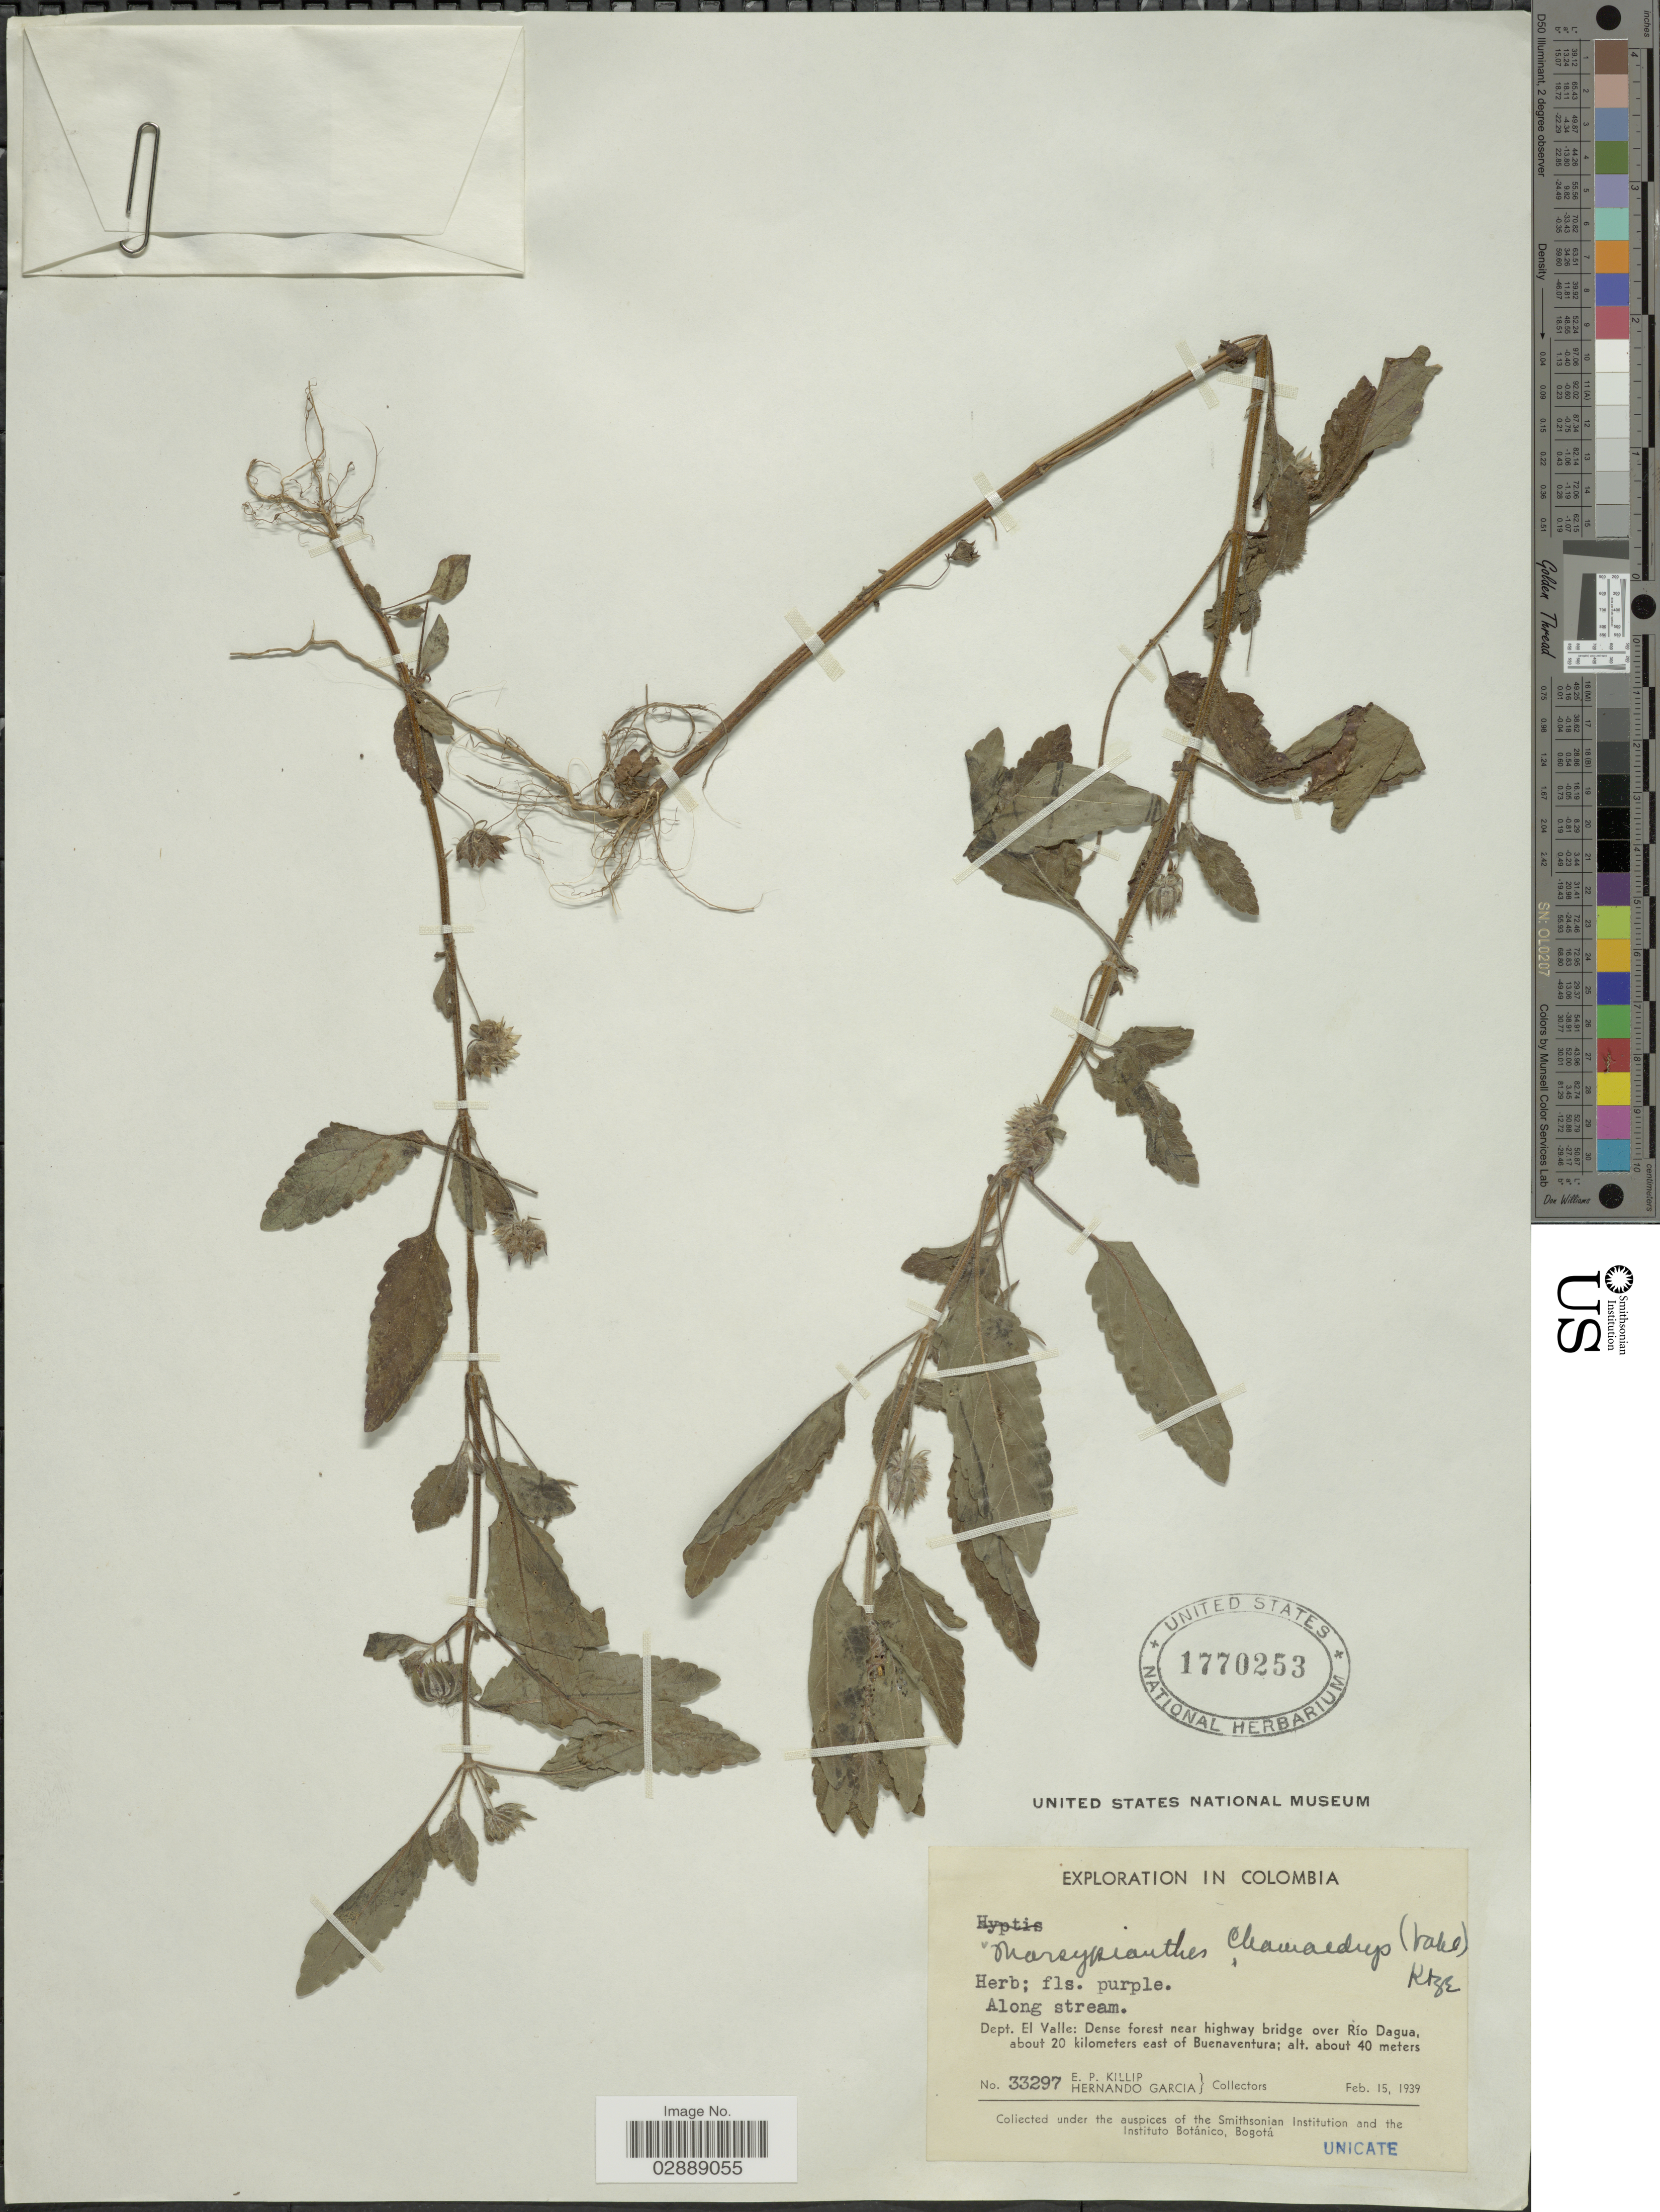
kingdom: Plantae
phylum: Tracheophyta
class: Magnoliopsida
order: Lamiales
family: Lamiaceae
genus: Marsypianthes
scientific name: Marsypianthes chamaedrys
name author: (Vahl) Kuntze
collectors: E. P. Killip & H. Garcia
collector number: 33297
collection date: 1939-02-15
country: Colombia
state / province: Valle del Cauca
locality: Dept. El Valle: Dense forest near highway bridge over Río Dagua, about 20 kilometers east of Buenaventura.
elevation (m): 40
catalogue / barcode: US 1770253